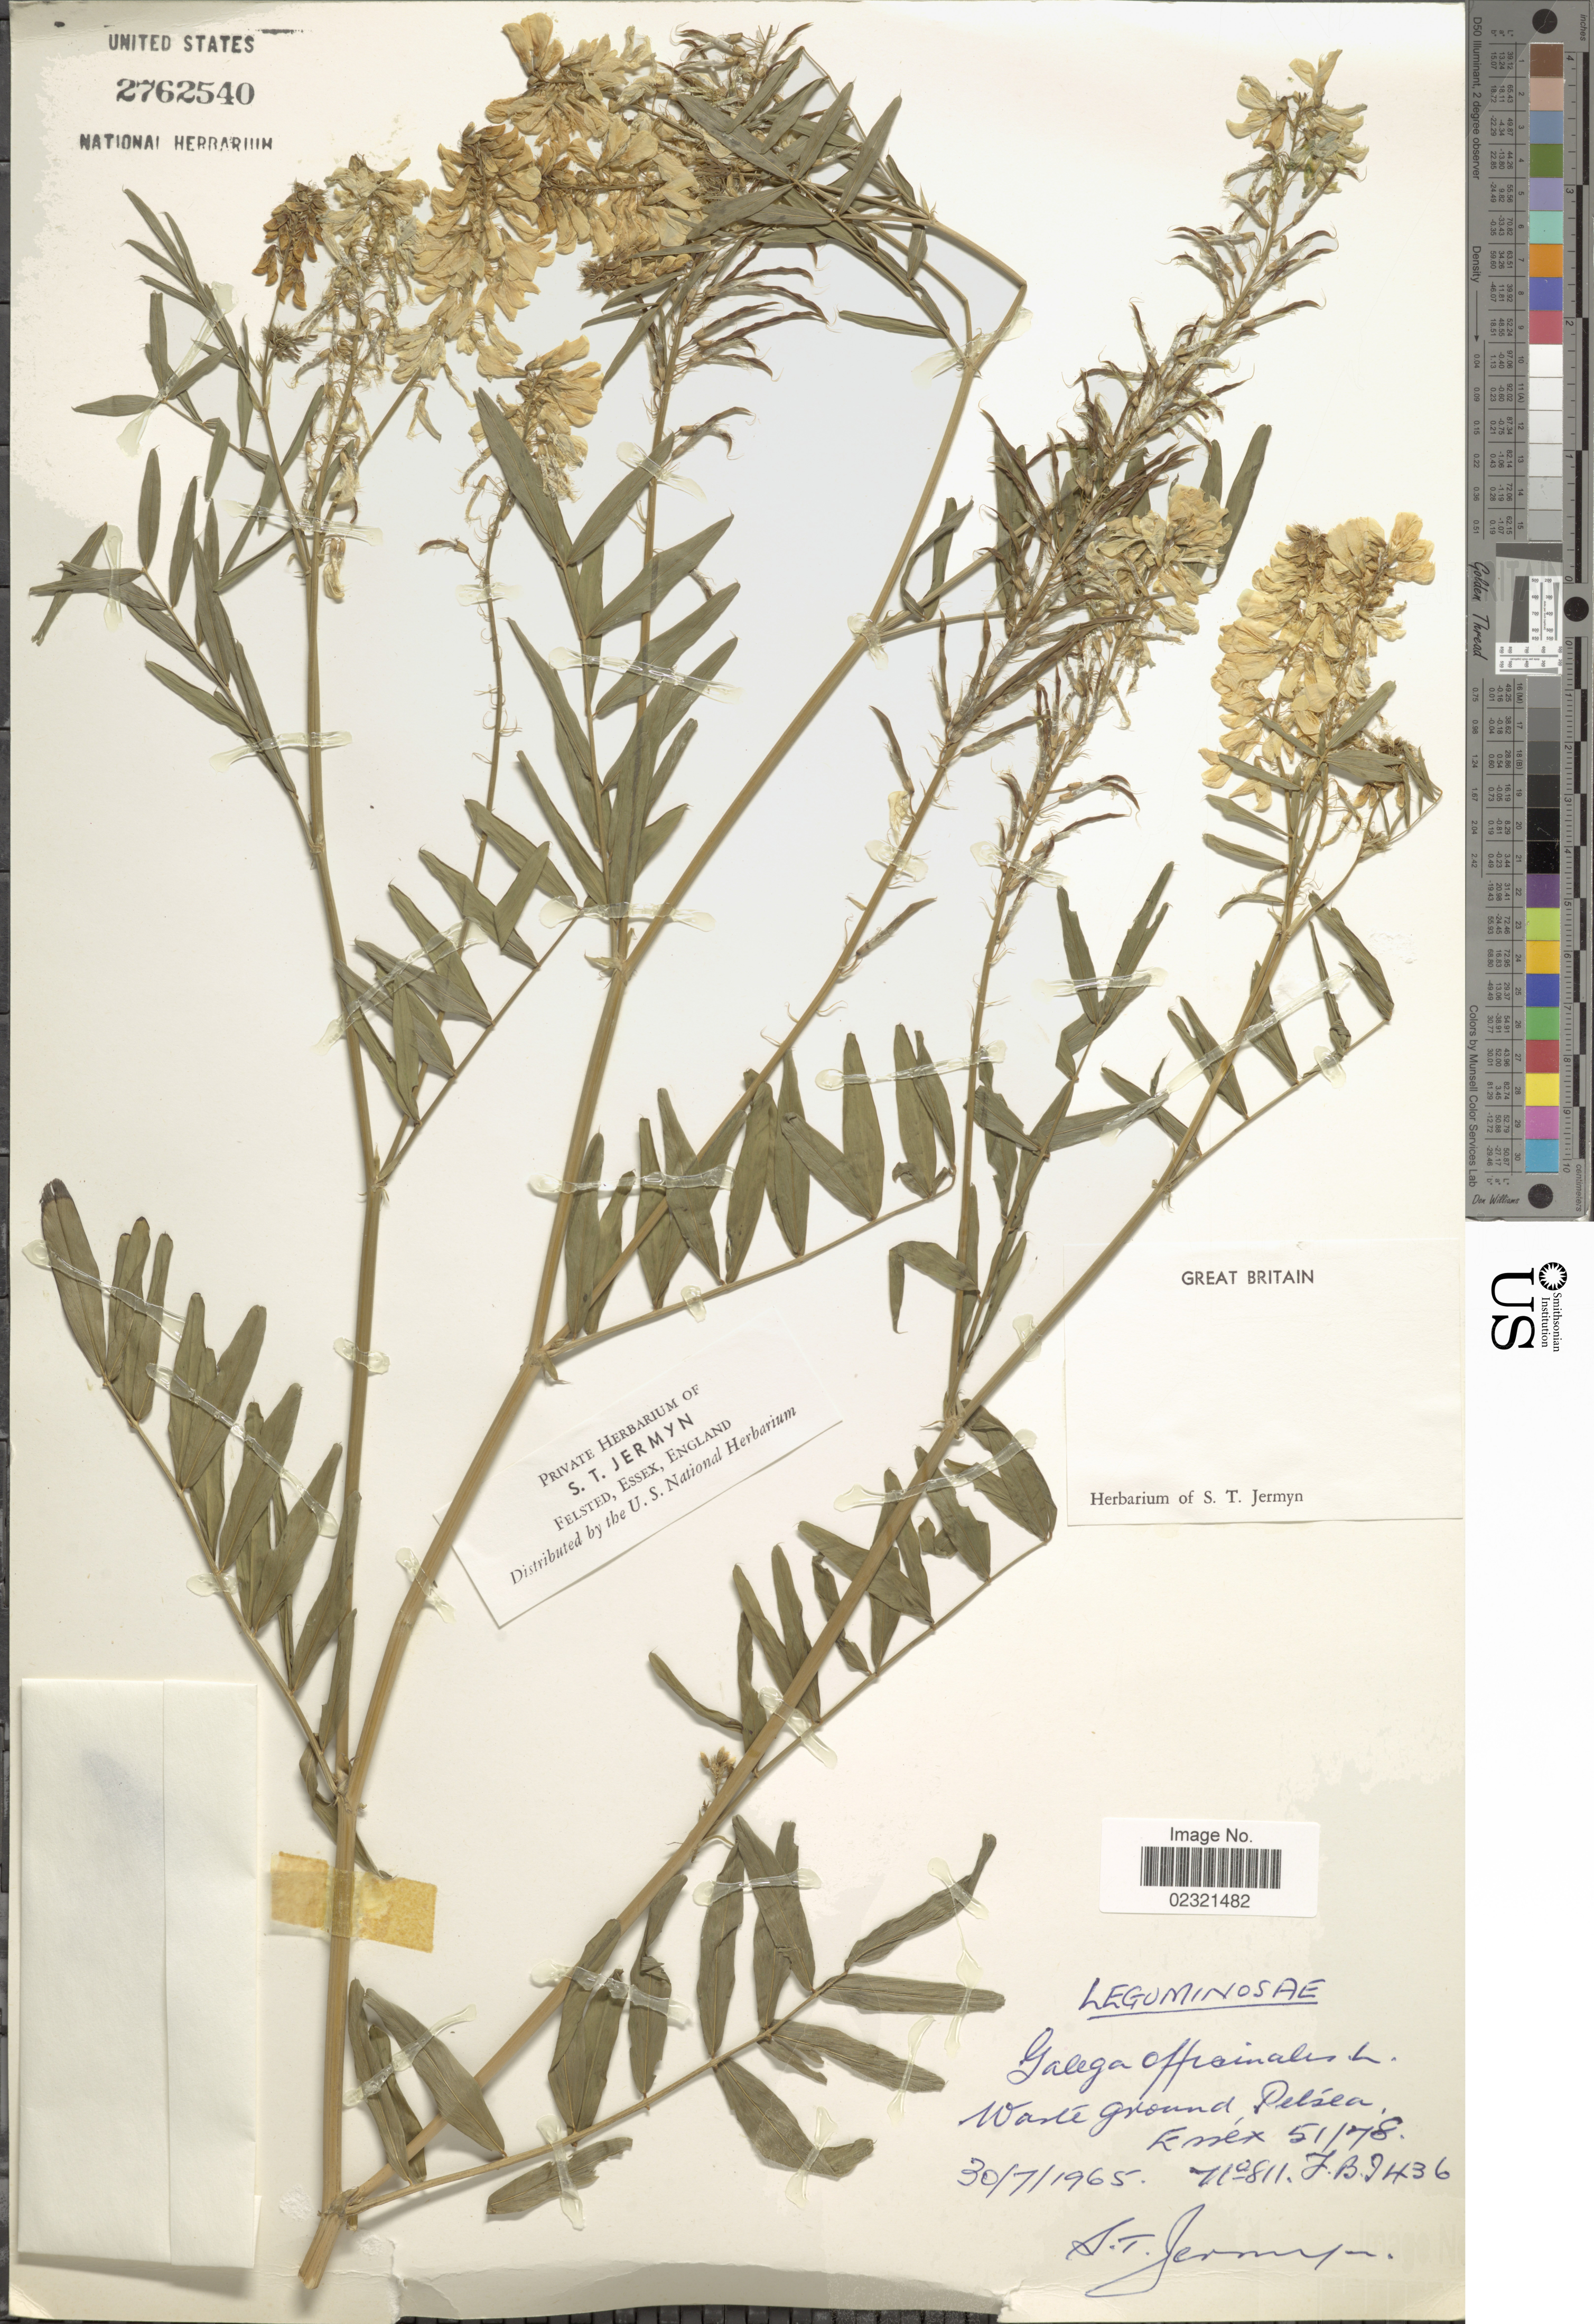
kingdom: Plantae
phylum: Tracheophyta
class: Magnoliopsida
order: Fabales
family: Fabaceae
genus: Galega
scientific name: Galega officinalis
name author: L.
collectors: S. Jermyn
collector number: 811/J.B.I.436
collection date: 1965-07-30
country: United Kingdom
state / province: England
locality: Great Britain. Wade Ground, Pelsea, Essex 51/78.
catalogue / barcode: US 2762540